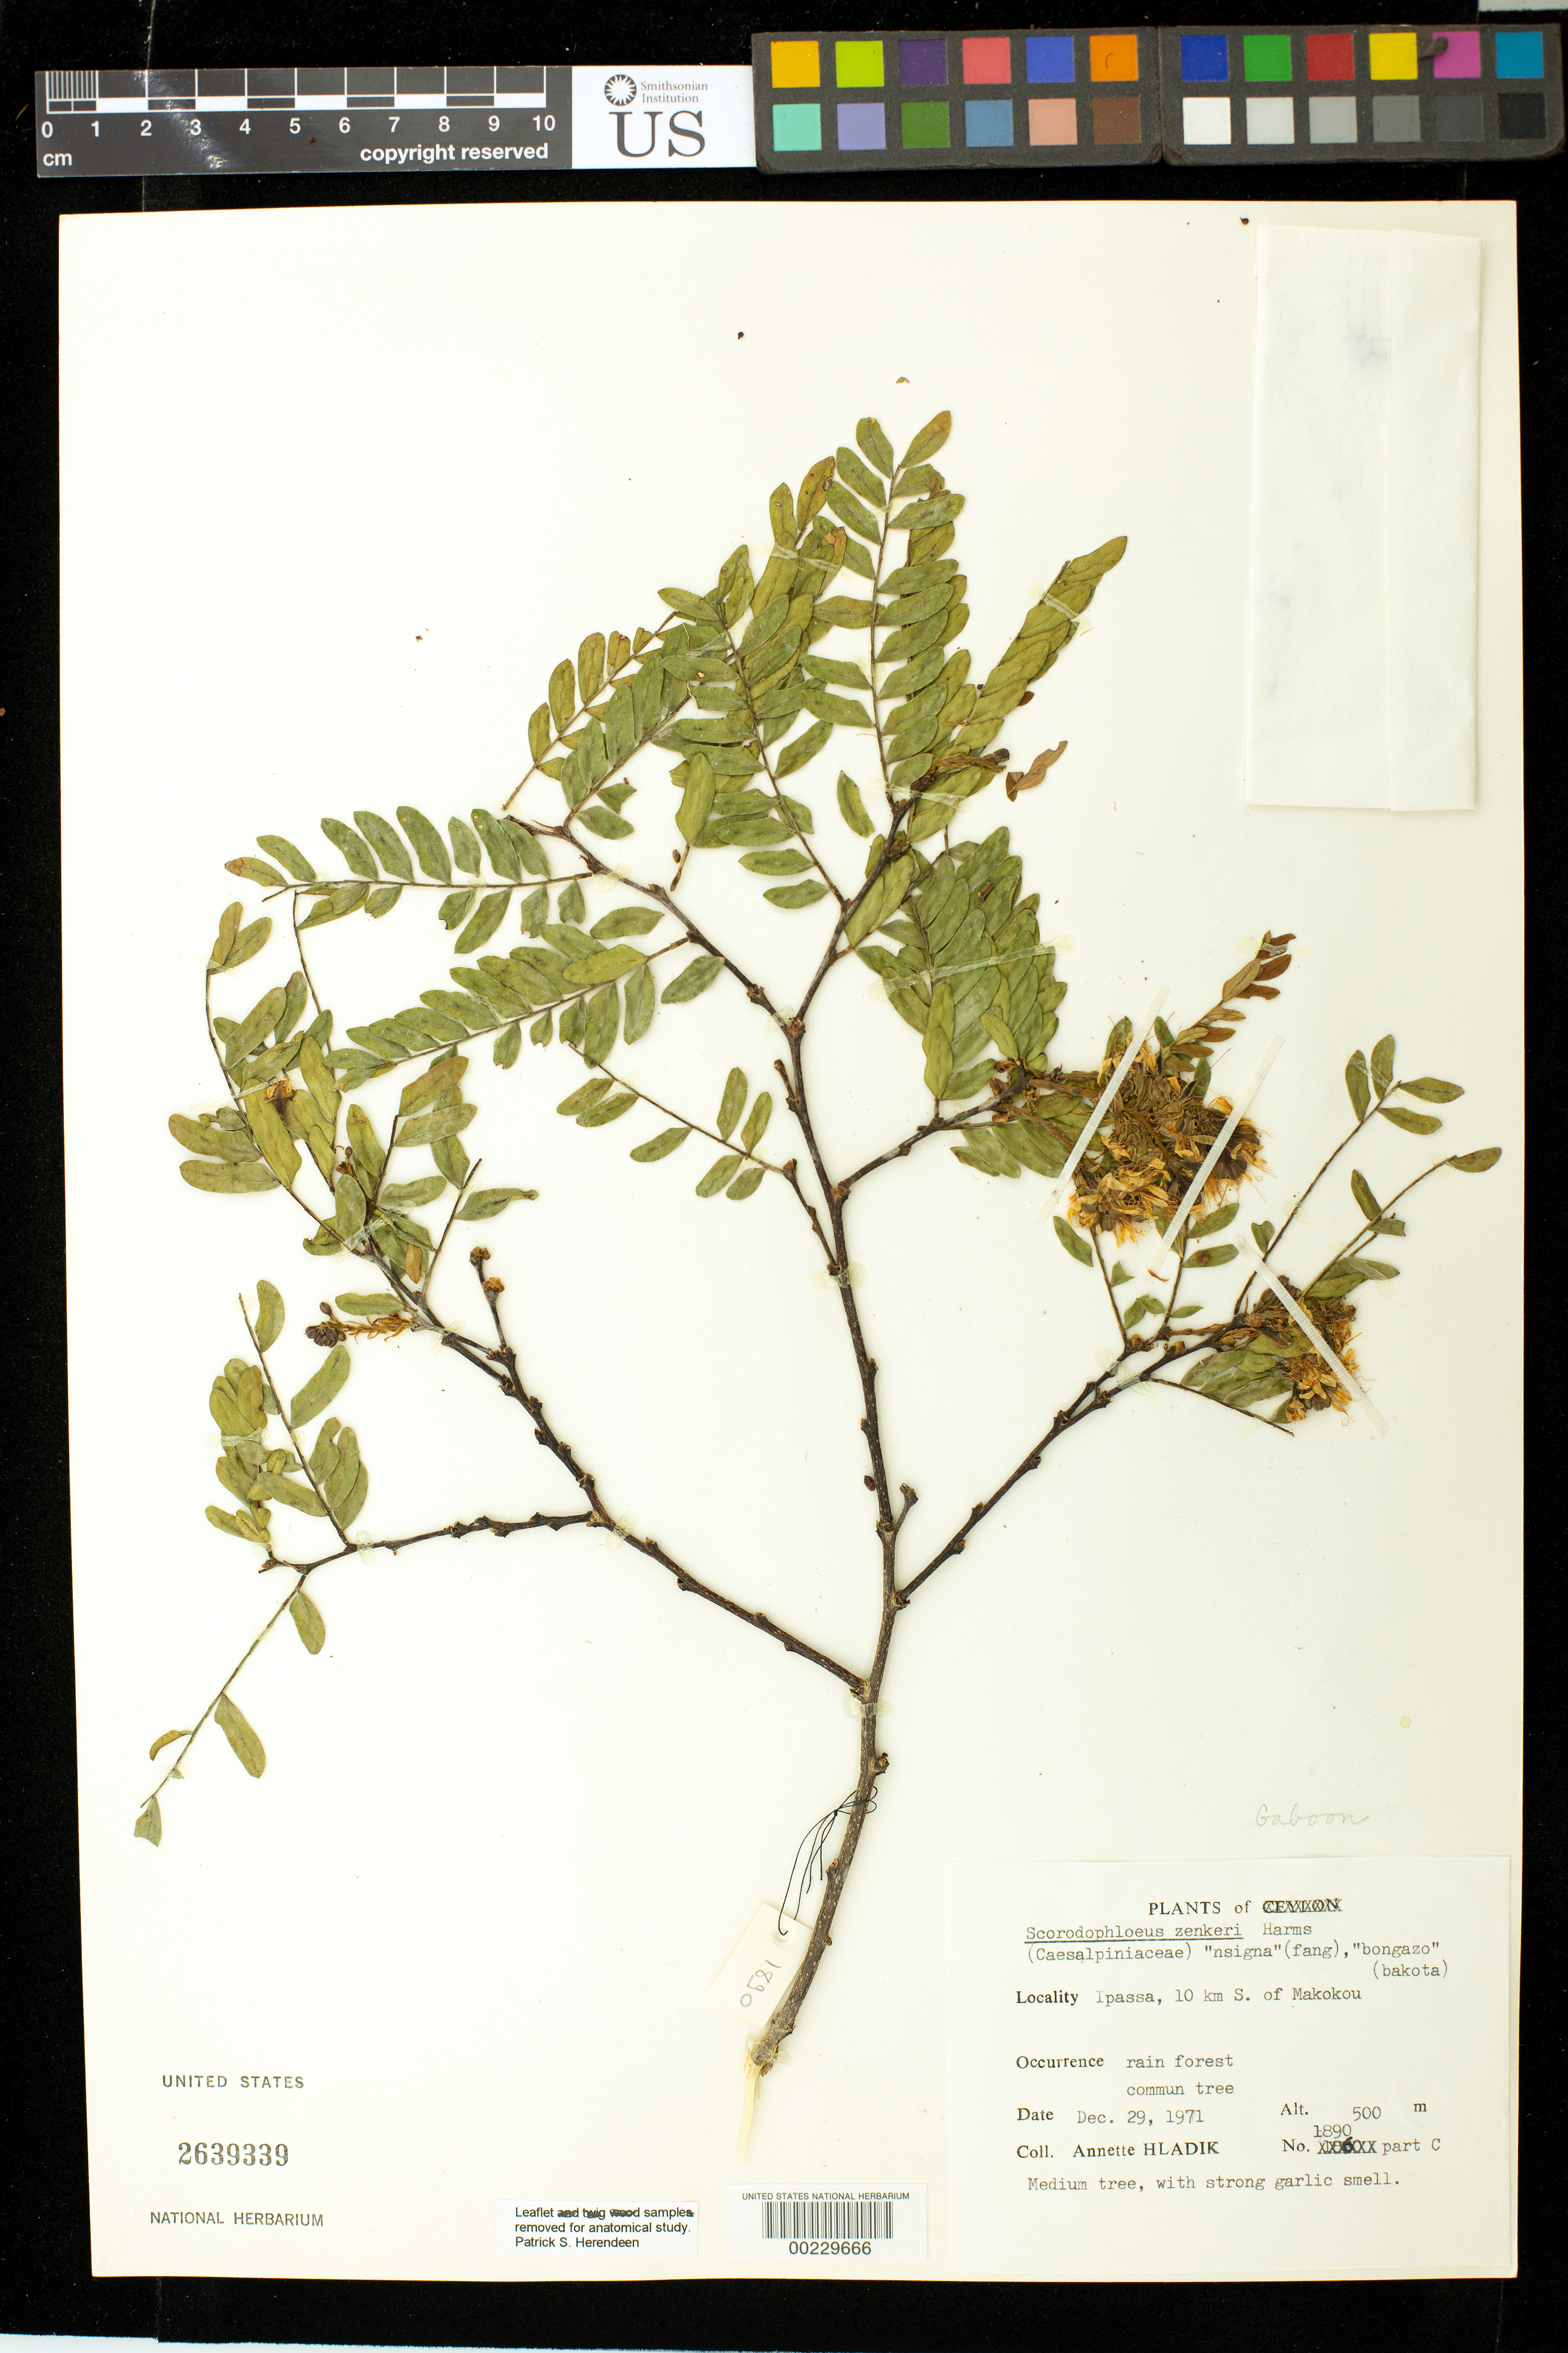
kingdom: Plantae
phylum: Tracheophyta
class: Magnoliopsida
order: Fabales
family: Fabaceae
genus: Scorodophloeus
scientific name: Scorodophloeus zenkeri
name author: Harms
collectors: A. Hladik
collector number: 1890 Part C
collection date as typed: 29 Dec 1971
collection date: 1971-12-29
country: Gabon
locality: Ipassa, 10 km S of Makokou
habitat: Rain forest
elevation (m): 500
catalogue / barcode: US 2639339